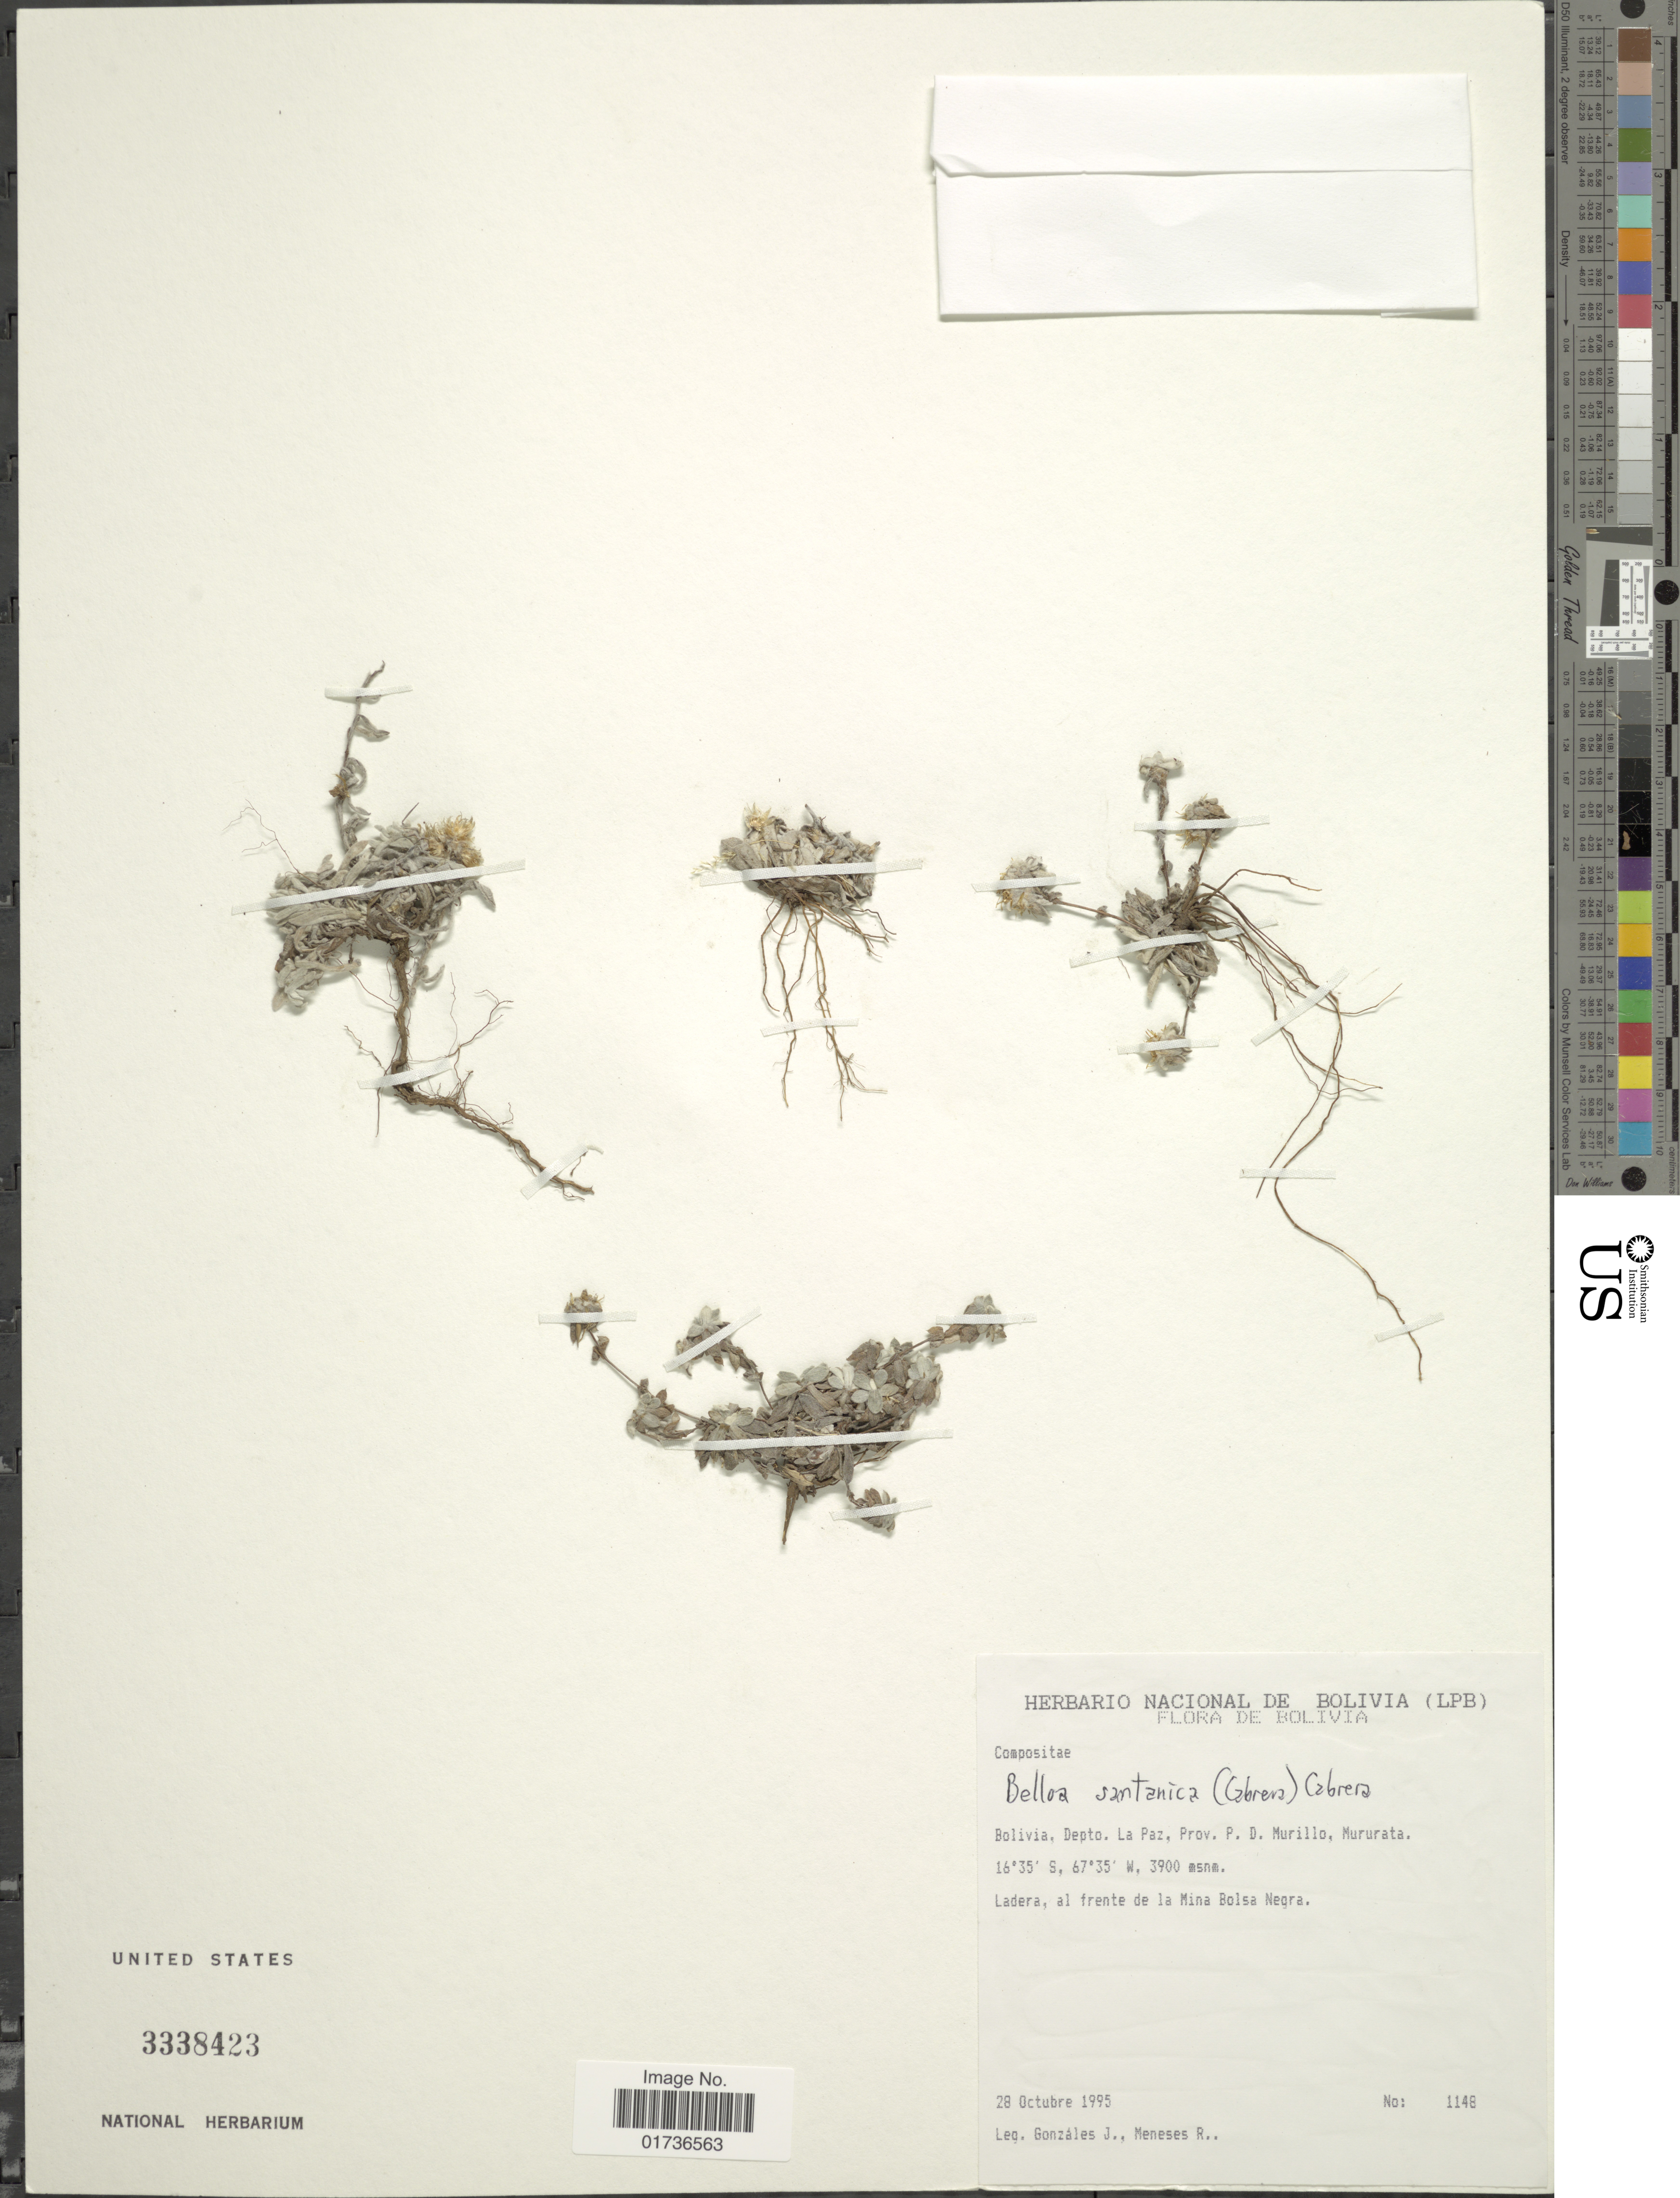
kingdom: Plantae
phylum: Tracheophyta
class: Magnoliopsida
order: Asterales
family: Asteraceae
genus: Belloa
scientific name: Belloa satanica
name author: (Cabrera) Cabrera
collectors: J. Gonzales & R. I. Meneses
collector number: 1148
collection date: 1995-10-28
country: Bolivia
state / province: La Paz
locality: Depto La Paz, Prov. P.D. Murillo, Mururata, Ladera, al frente de la Mina Bolsa Negra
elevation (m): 3900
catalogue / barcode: US 3338423